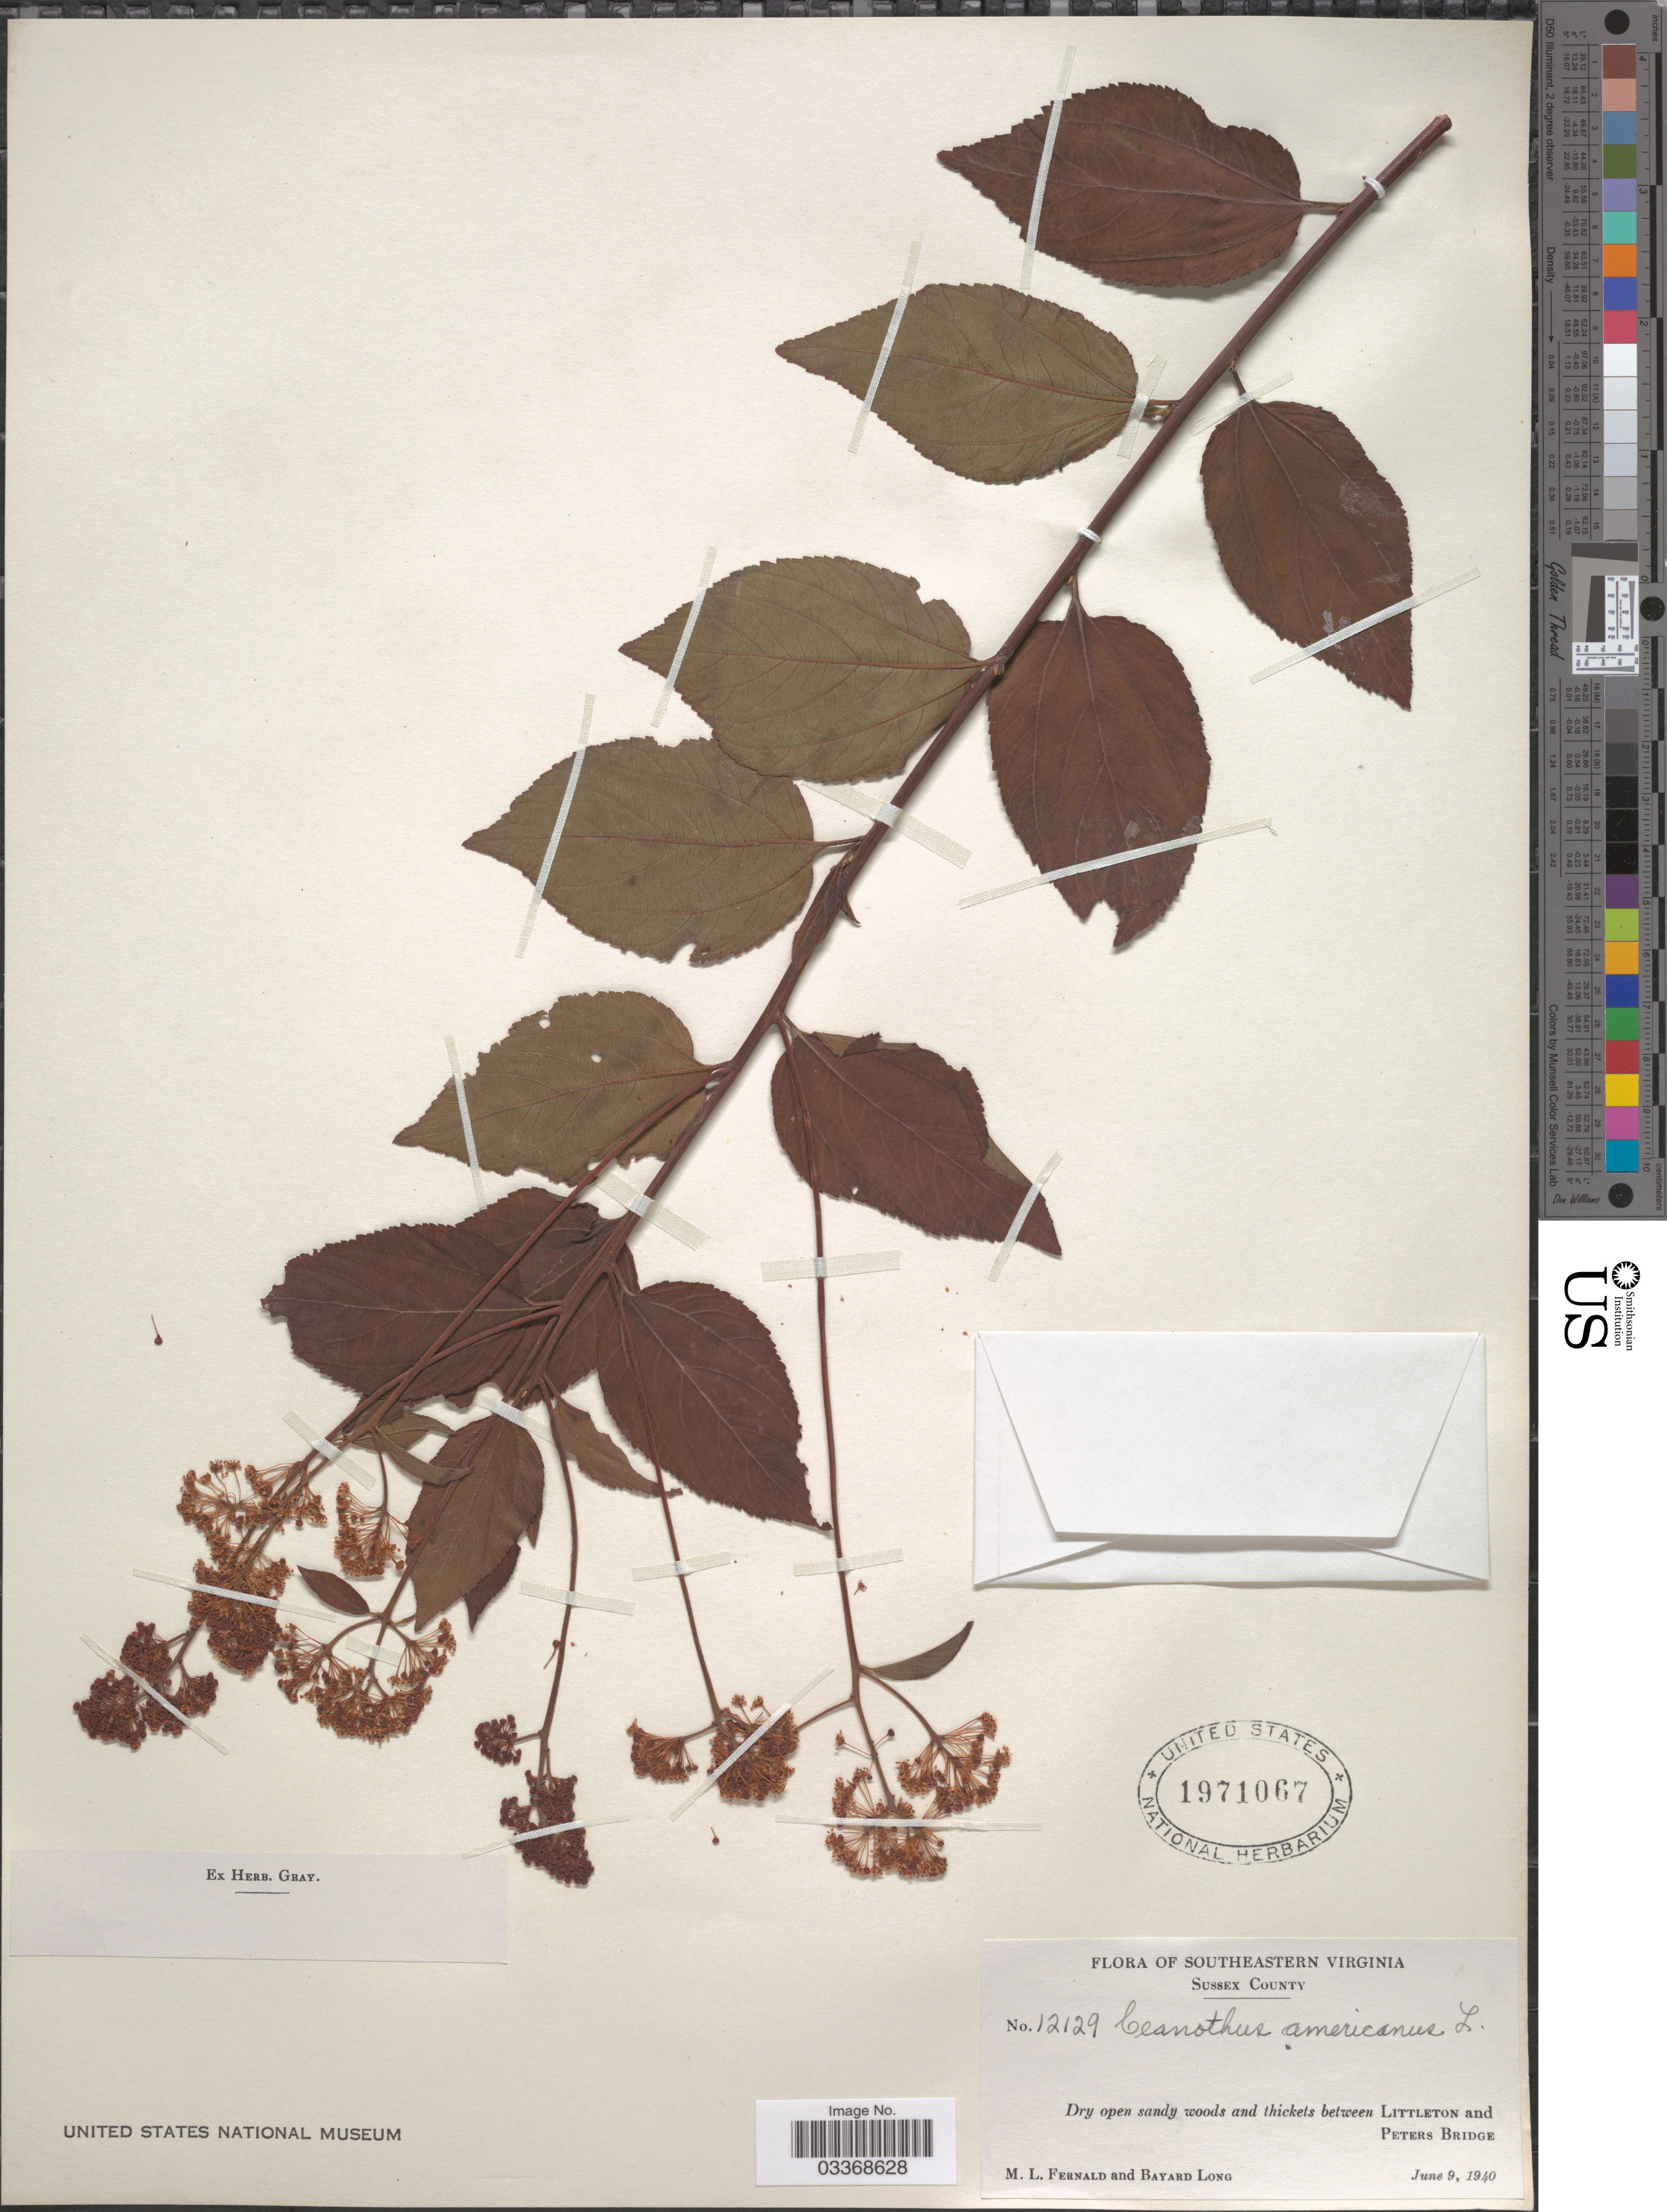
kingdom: Plantae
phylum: Tracheophyta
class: Magnoliopsida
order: Rosales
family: Rhamnaceae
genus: Ceanothus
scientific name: Ceanothus americanus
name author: L.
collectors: M. L. Fernald & B. Long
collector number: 12129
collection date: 1940-06-09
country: United States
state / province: Virginia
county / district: Sussex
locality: Southeastern Virginia. Sussex County. Between Littleton and Peters Bridge.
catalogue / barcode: US 1971067